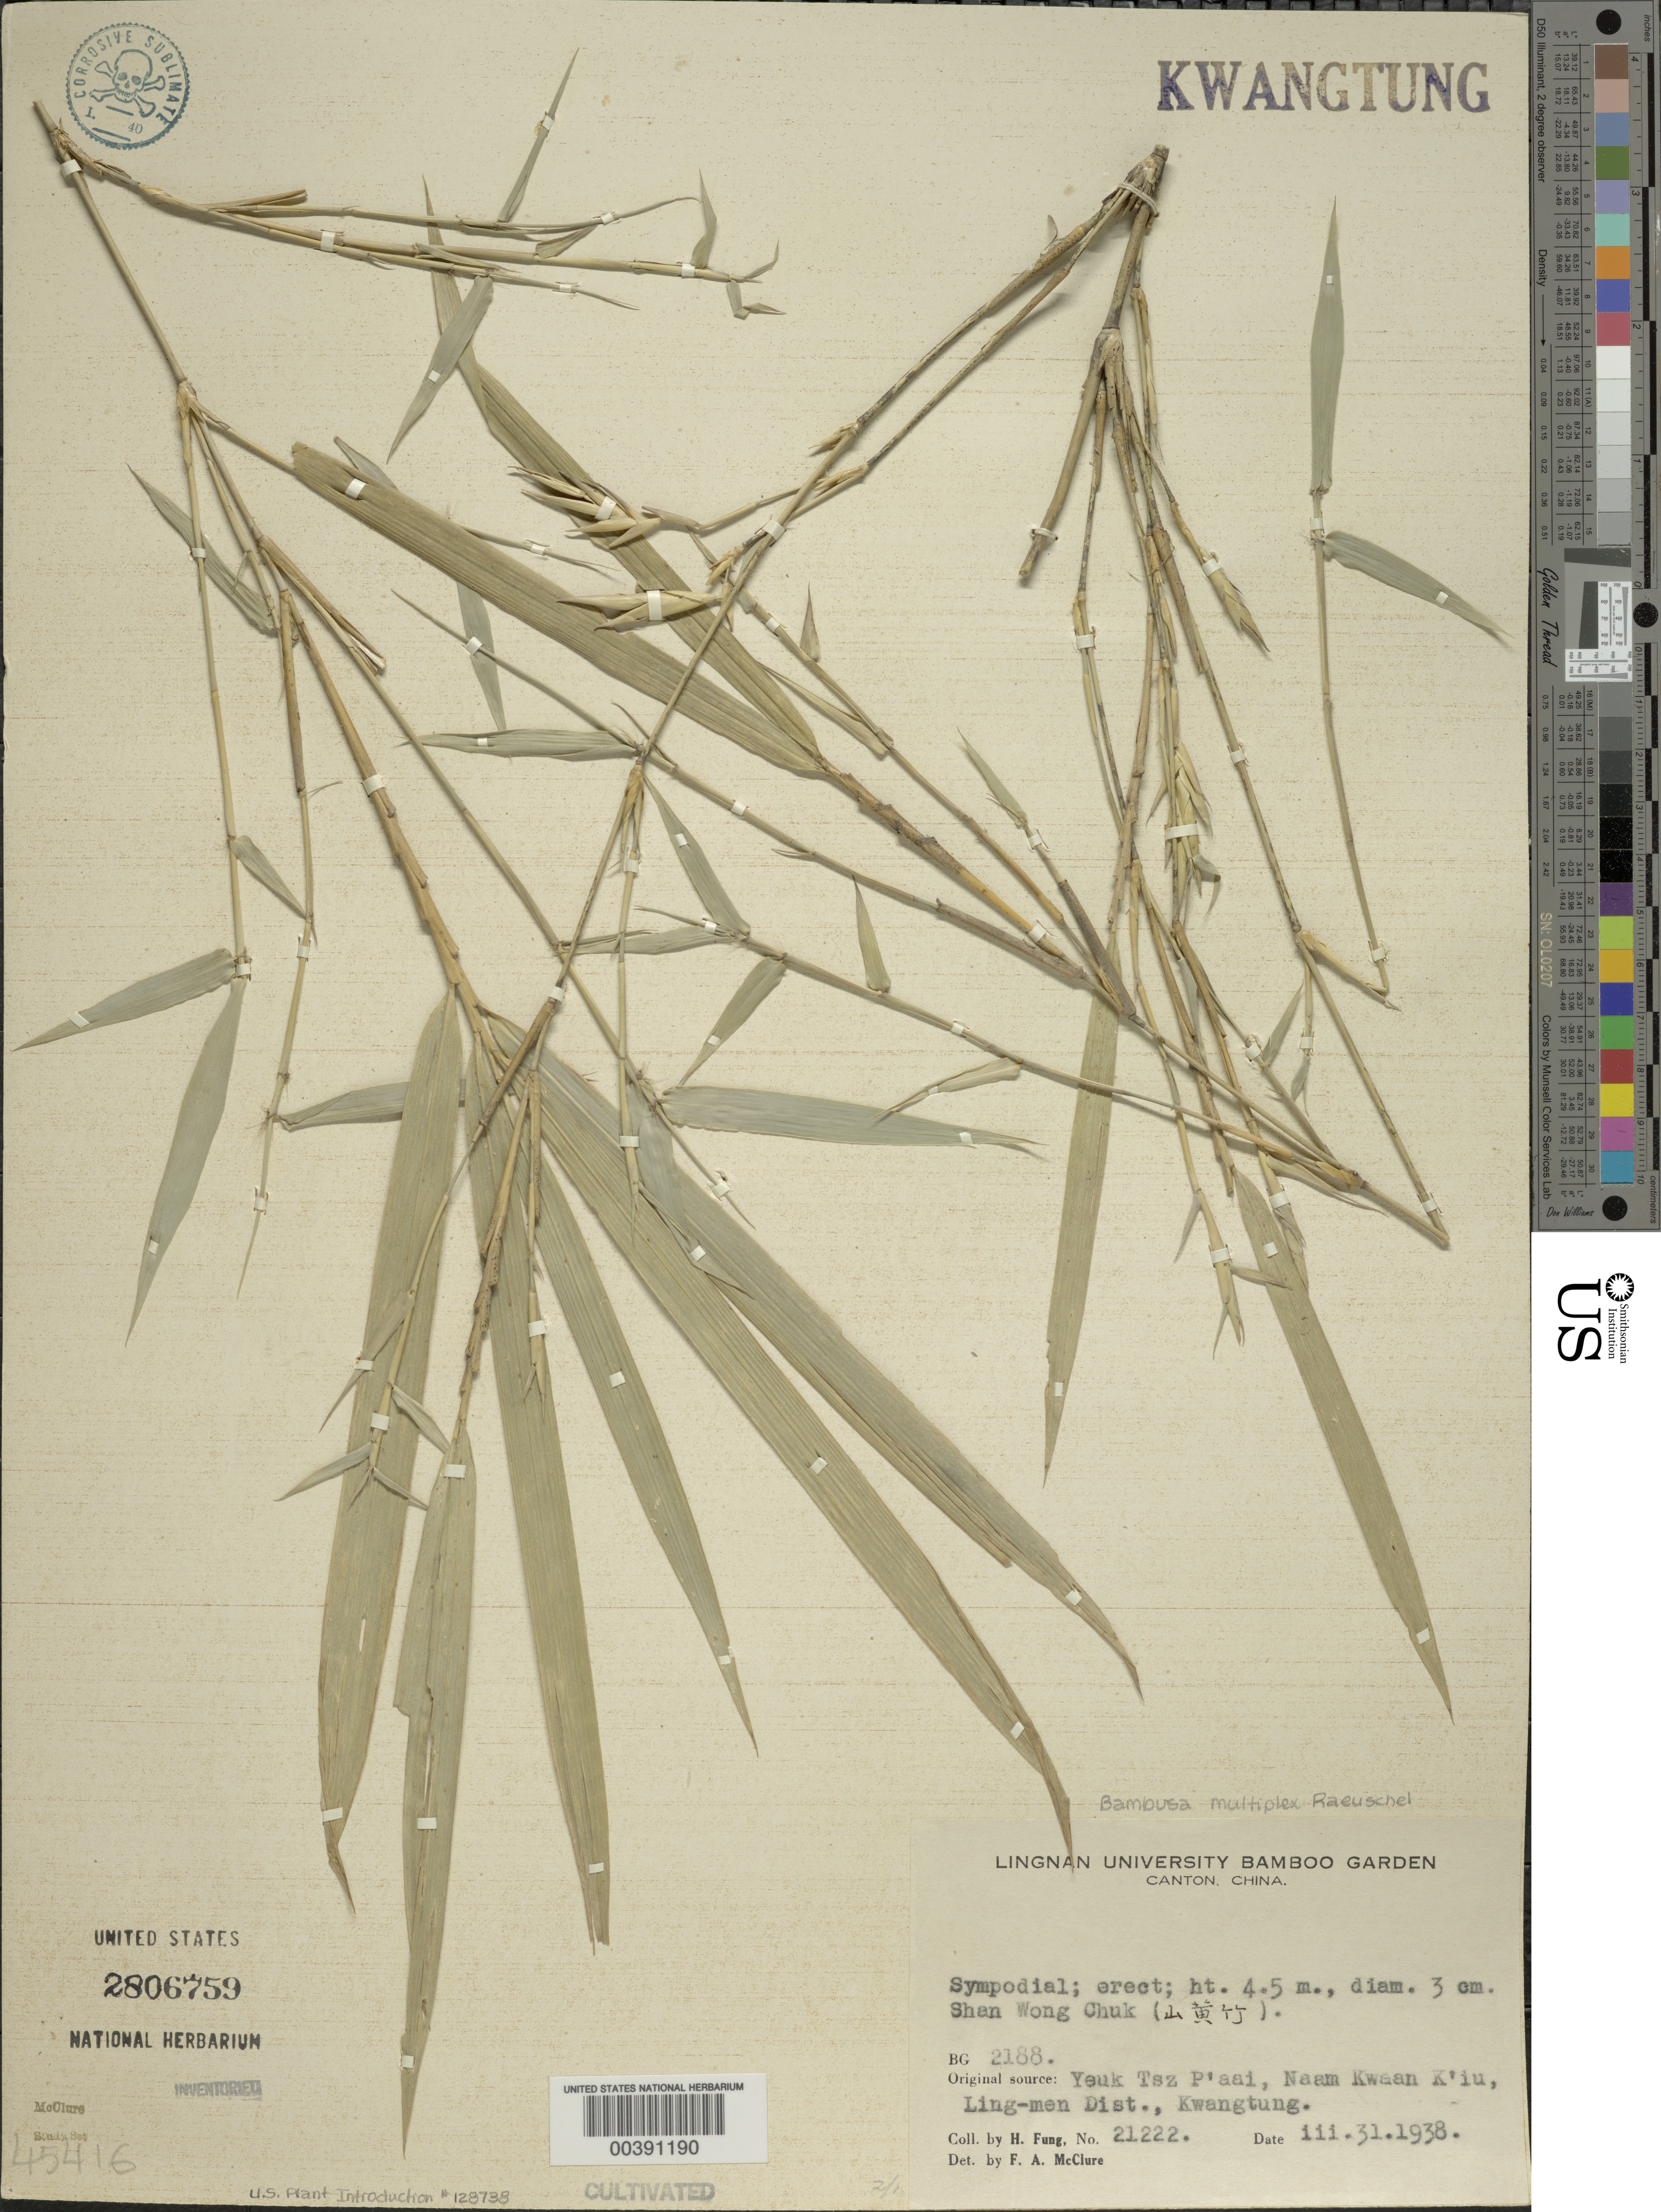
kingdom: Plantae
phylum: Tracheophyta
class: Liliopsida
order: Poales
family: Poaceae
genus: Bambusa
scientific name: Bambusa multiplex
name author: (Lour.) Raeusch. ex Schult. & Schult. f.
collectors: H. L. Fung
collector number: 21222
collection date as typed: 31 Mar 1938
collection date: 1938-03-31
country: China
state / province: Guangdong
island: Honam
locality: Lingnan univ. bg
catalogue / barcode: US 2806759